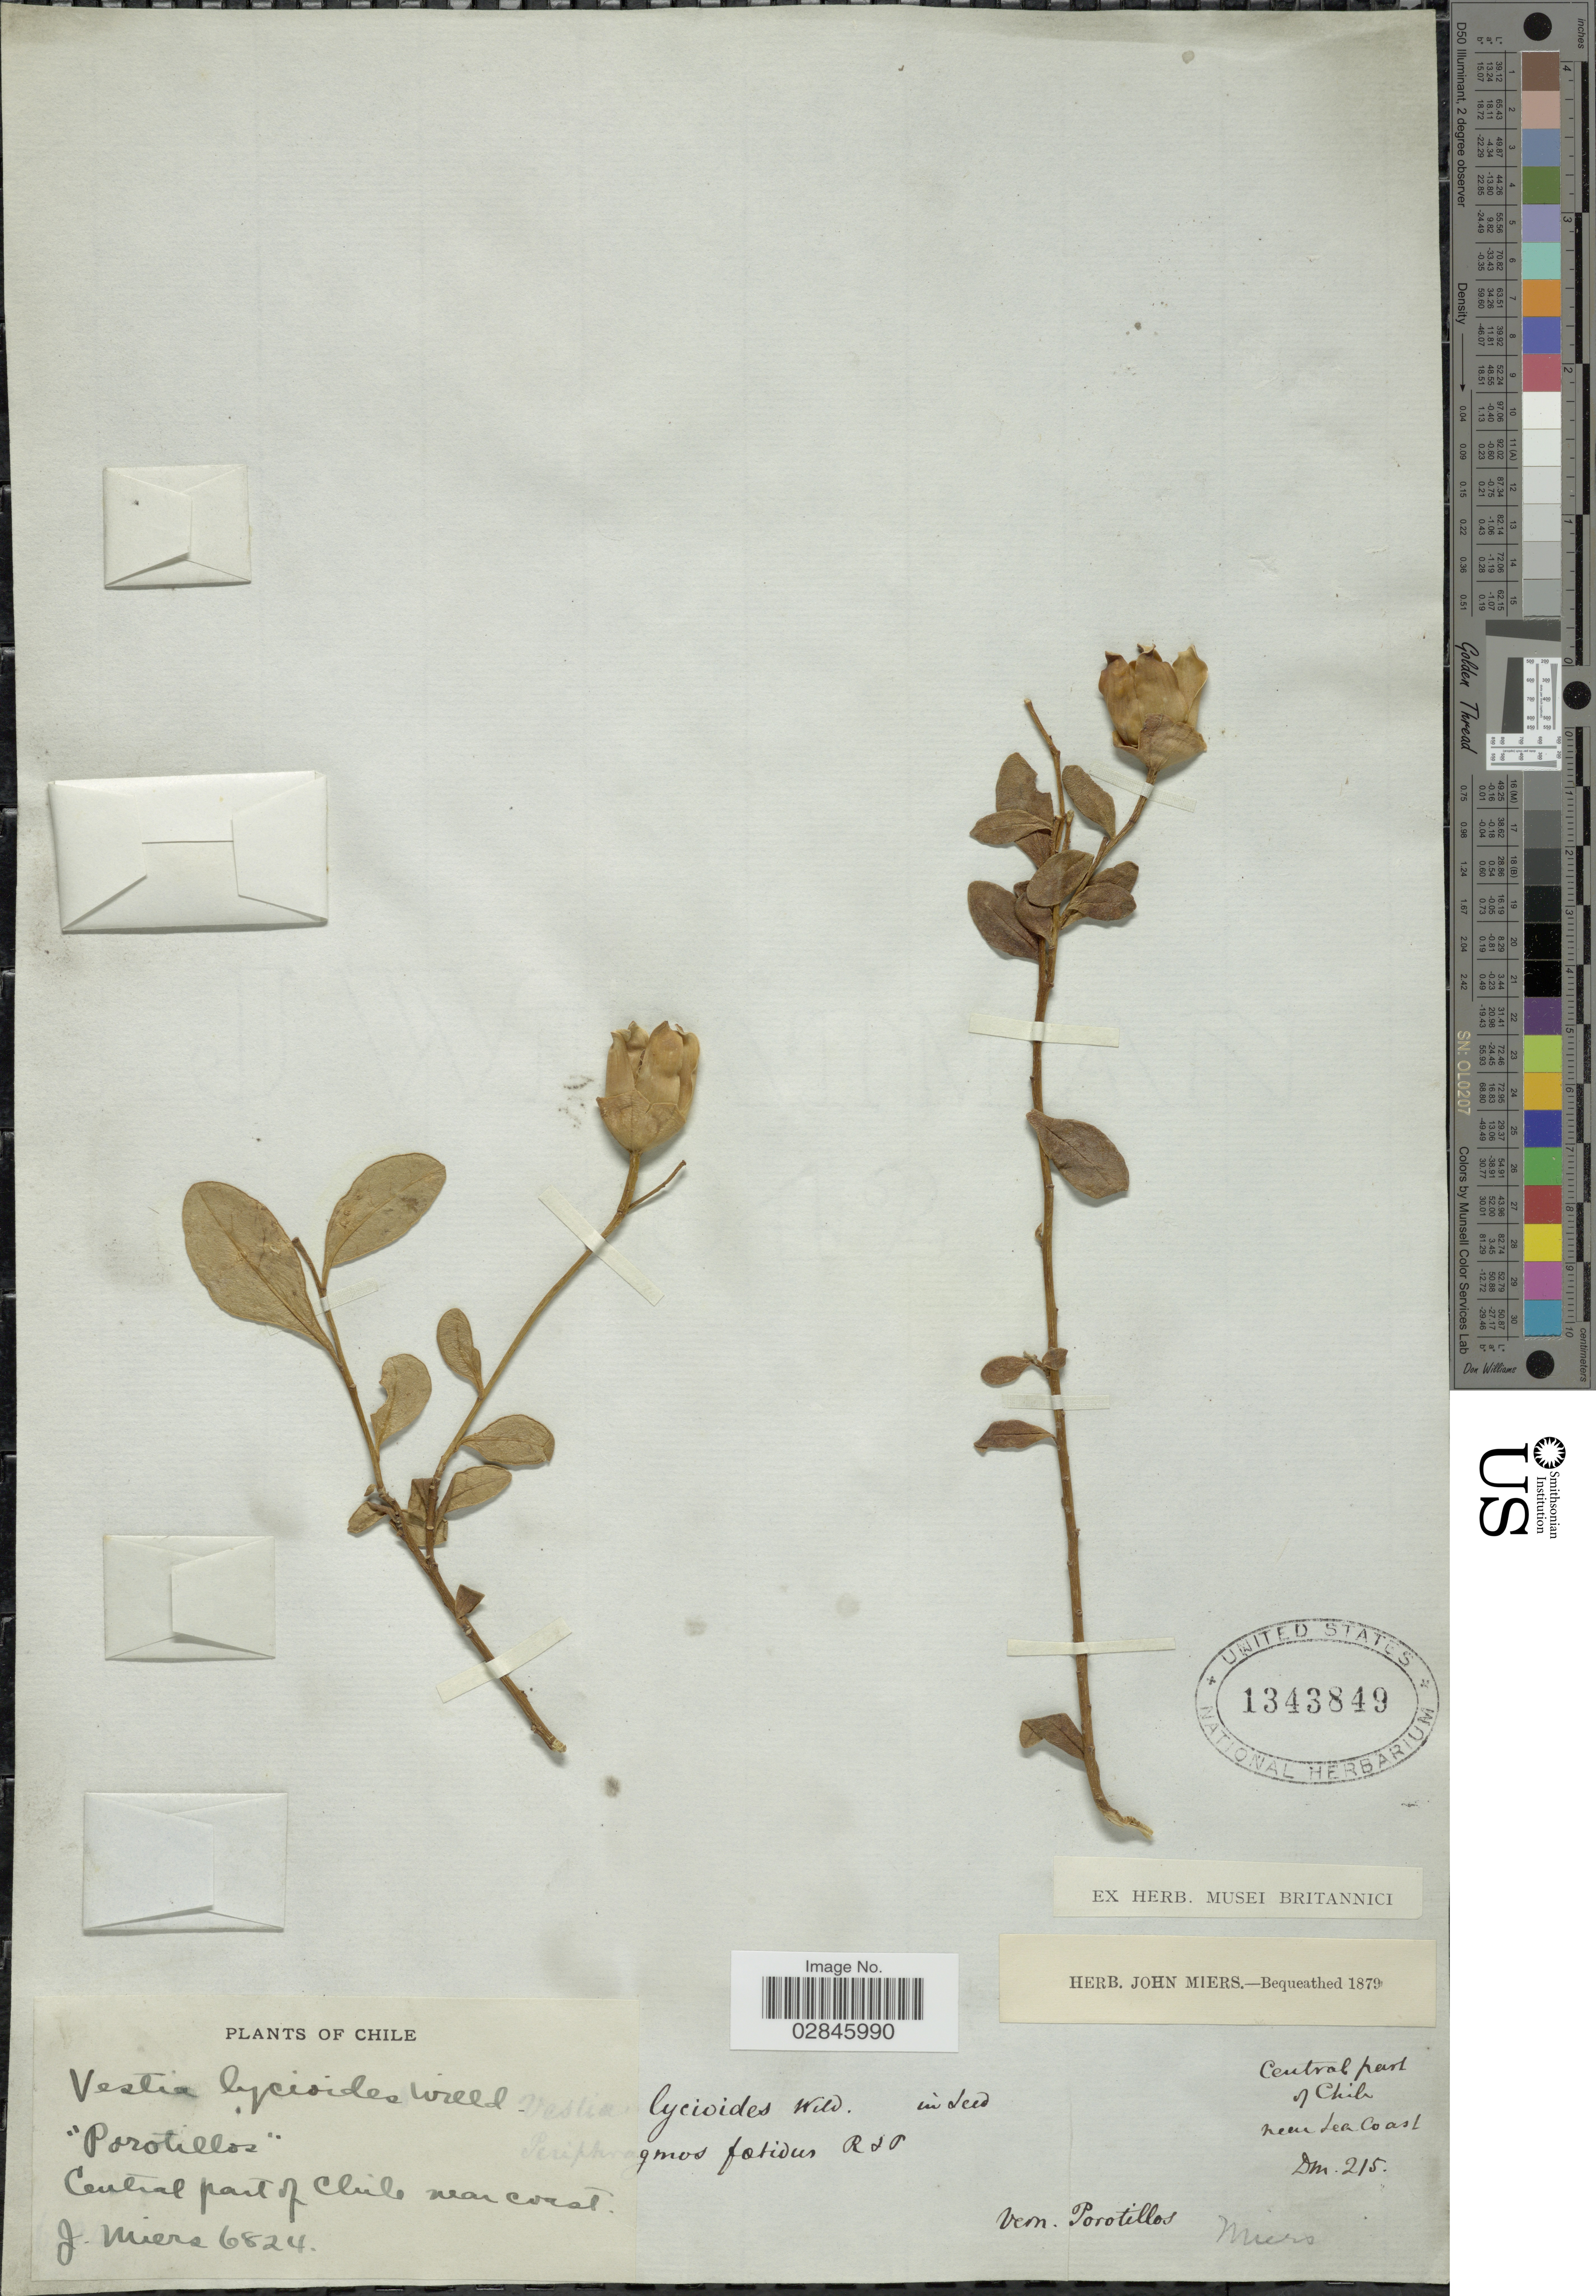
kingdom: Plantae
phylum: Tracheophyta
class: Magnoliopsida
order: Solanales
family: Solanaceae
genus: Vestia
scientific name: Vestia foetida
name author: Hoffmanns.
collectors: J. Miers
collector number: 6824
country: Chile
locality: Central part of Chile near Coast. Dm. 215. [unsure placement]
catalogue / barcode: US 1343849